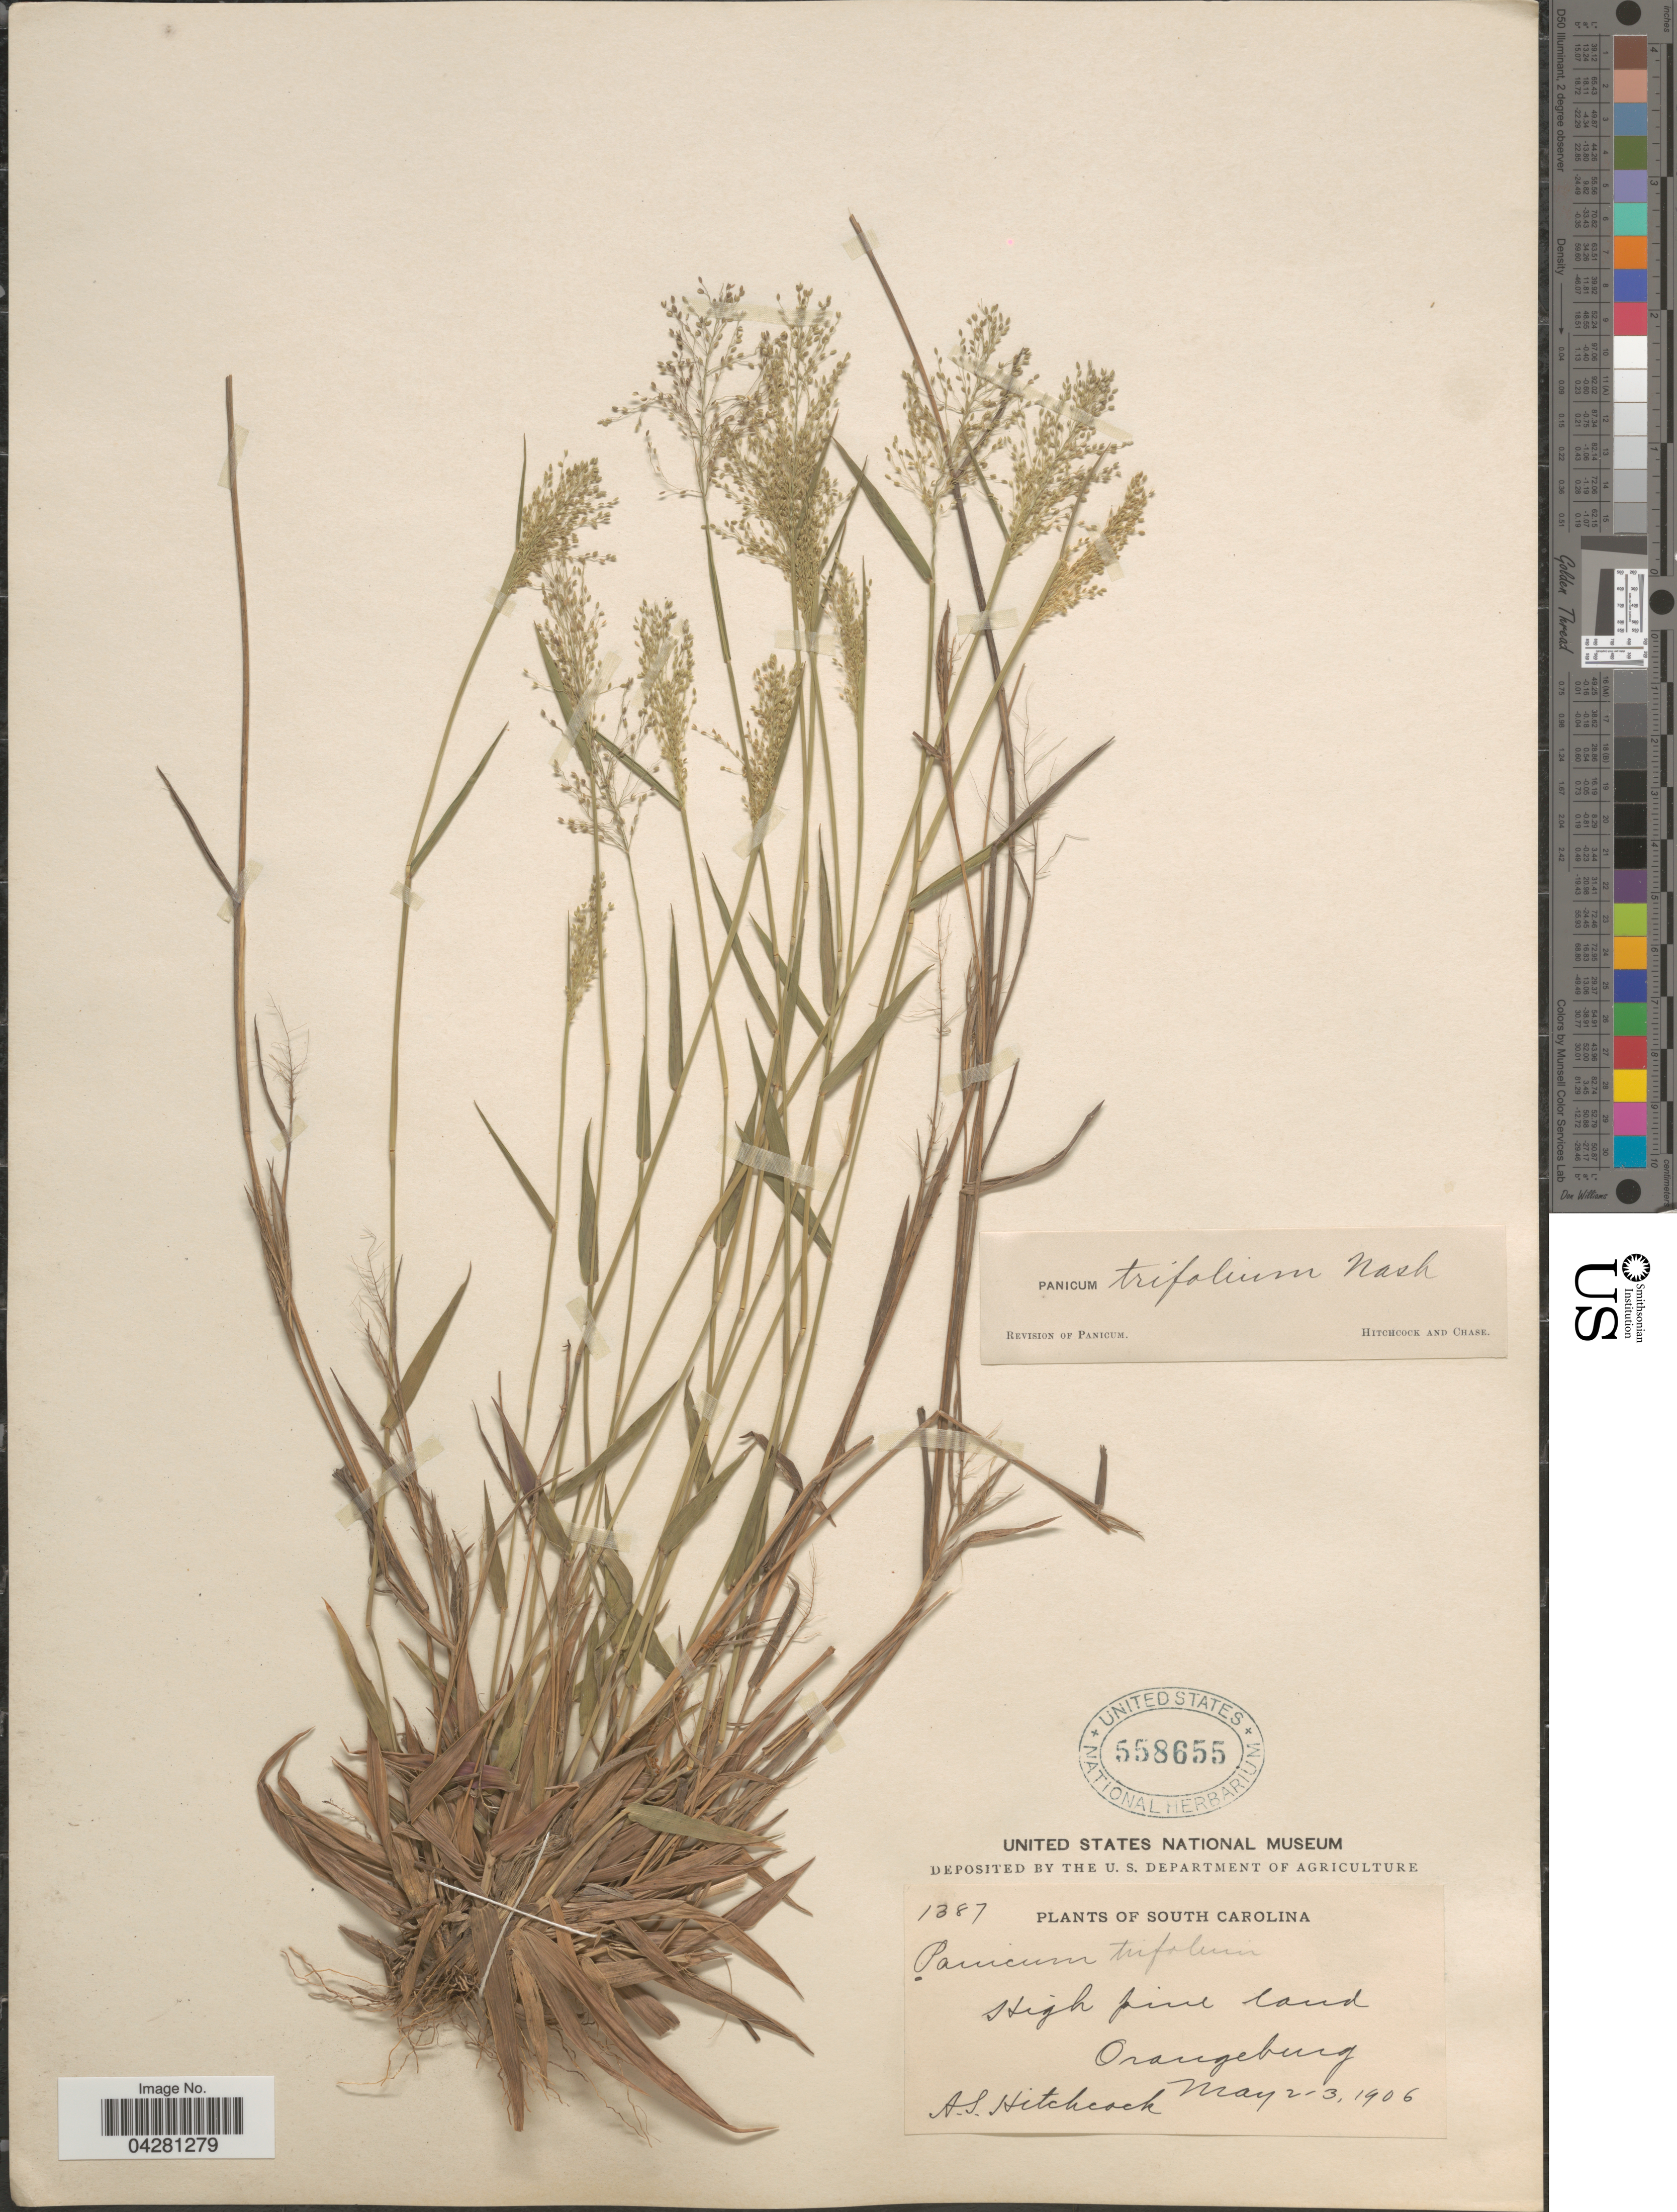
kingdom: Plantae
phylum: Tracheophyta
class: Liliopsida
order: Poales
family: Poaceae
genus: Dichanthelium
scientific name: Dichanthelium dichotomum var. unciphyllum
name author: (Trin.) Davidse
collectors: A. S. Hitchcock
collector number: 1387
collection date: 1906-05-02/1906-05-03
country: United States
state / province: South Carolina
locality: Orangeburg.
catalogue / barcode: US 558655